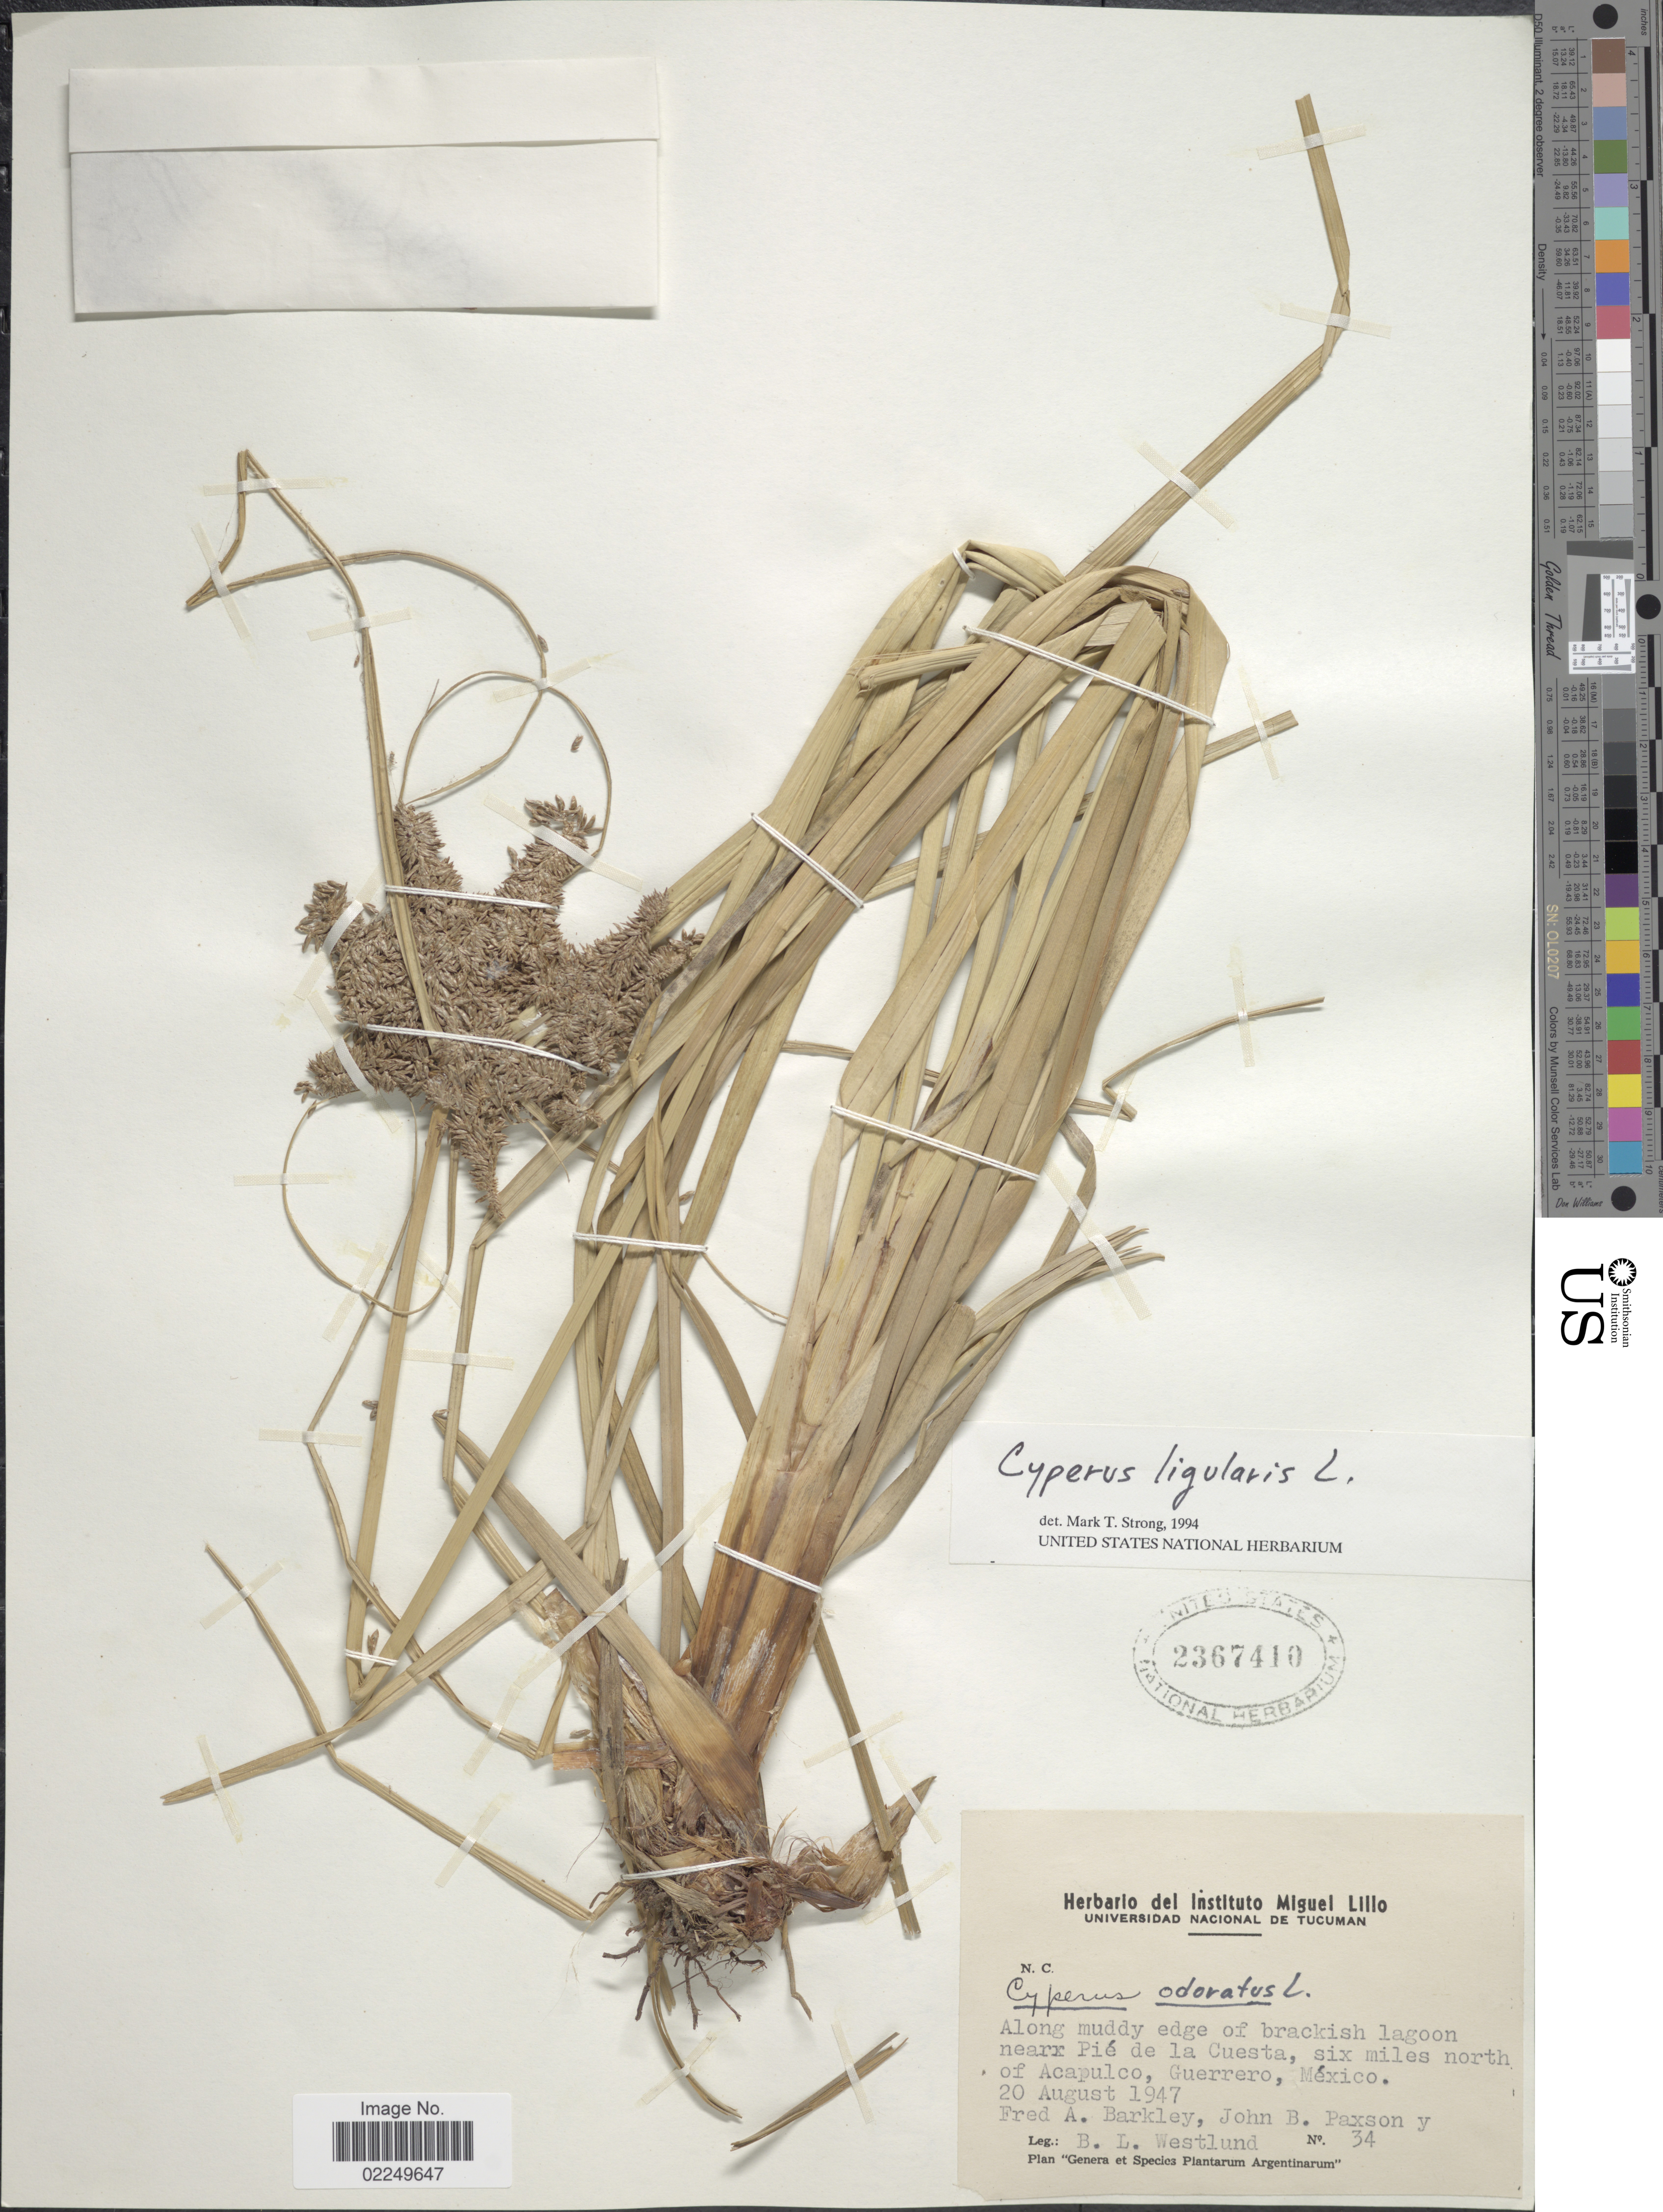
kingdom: Plantae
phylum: Tracheophyta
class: Liliopsida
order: Poales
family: Cyperaceae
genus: Cyperus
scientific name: Cyperus ligularis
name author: L.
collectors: F. A. Barkley, J. B. Paxson & B. Westlund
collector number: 34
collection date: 1947-08-20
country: Mexico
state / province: Guerrero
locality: Along muddy edge of brakish lagoon near Pie de la Cuesta, six miles north of Acapulco, Guerrero, Mexico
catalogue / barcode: US 2367410